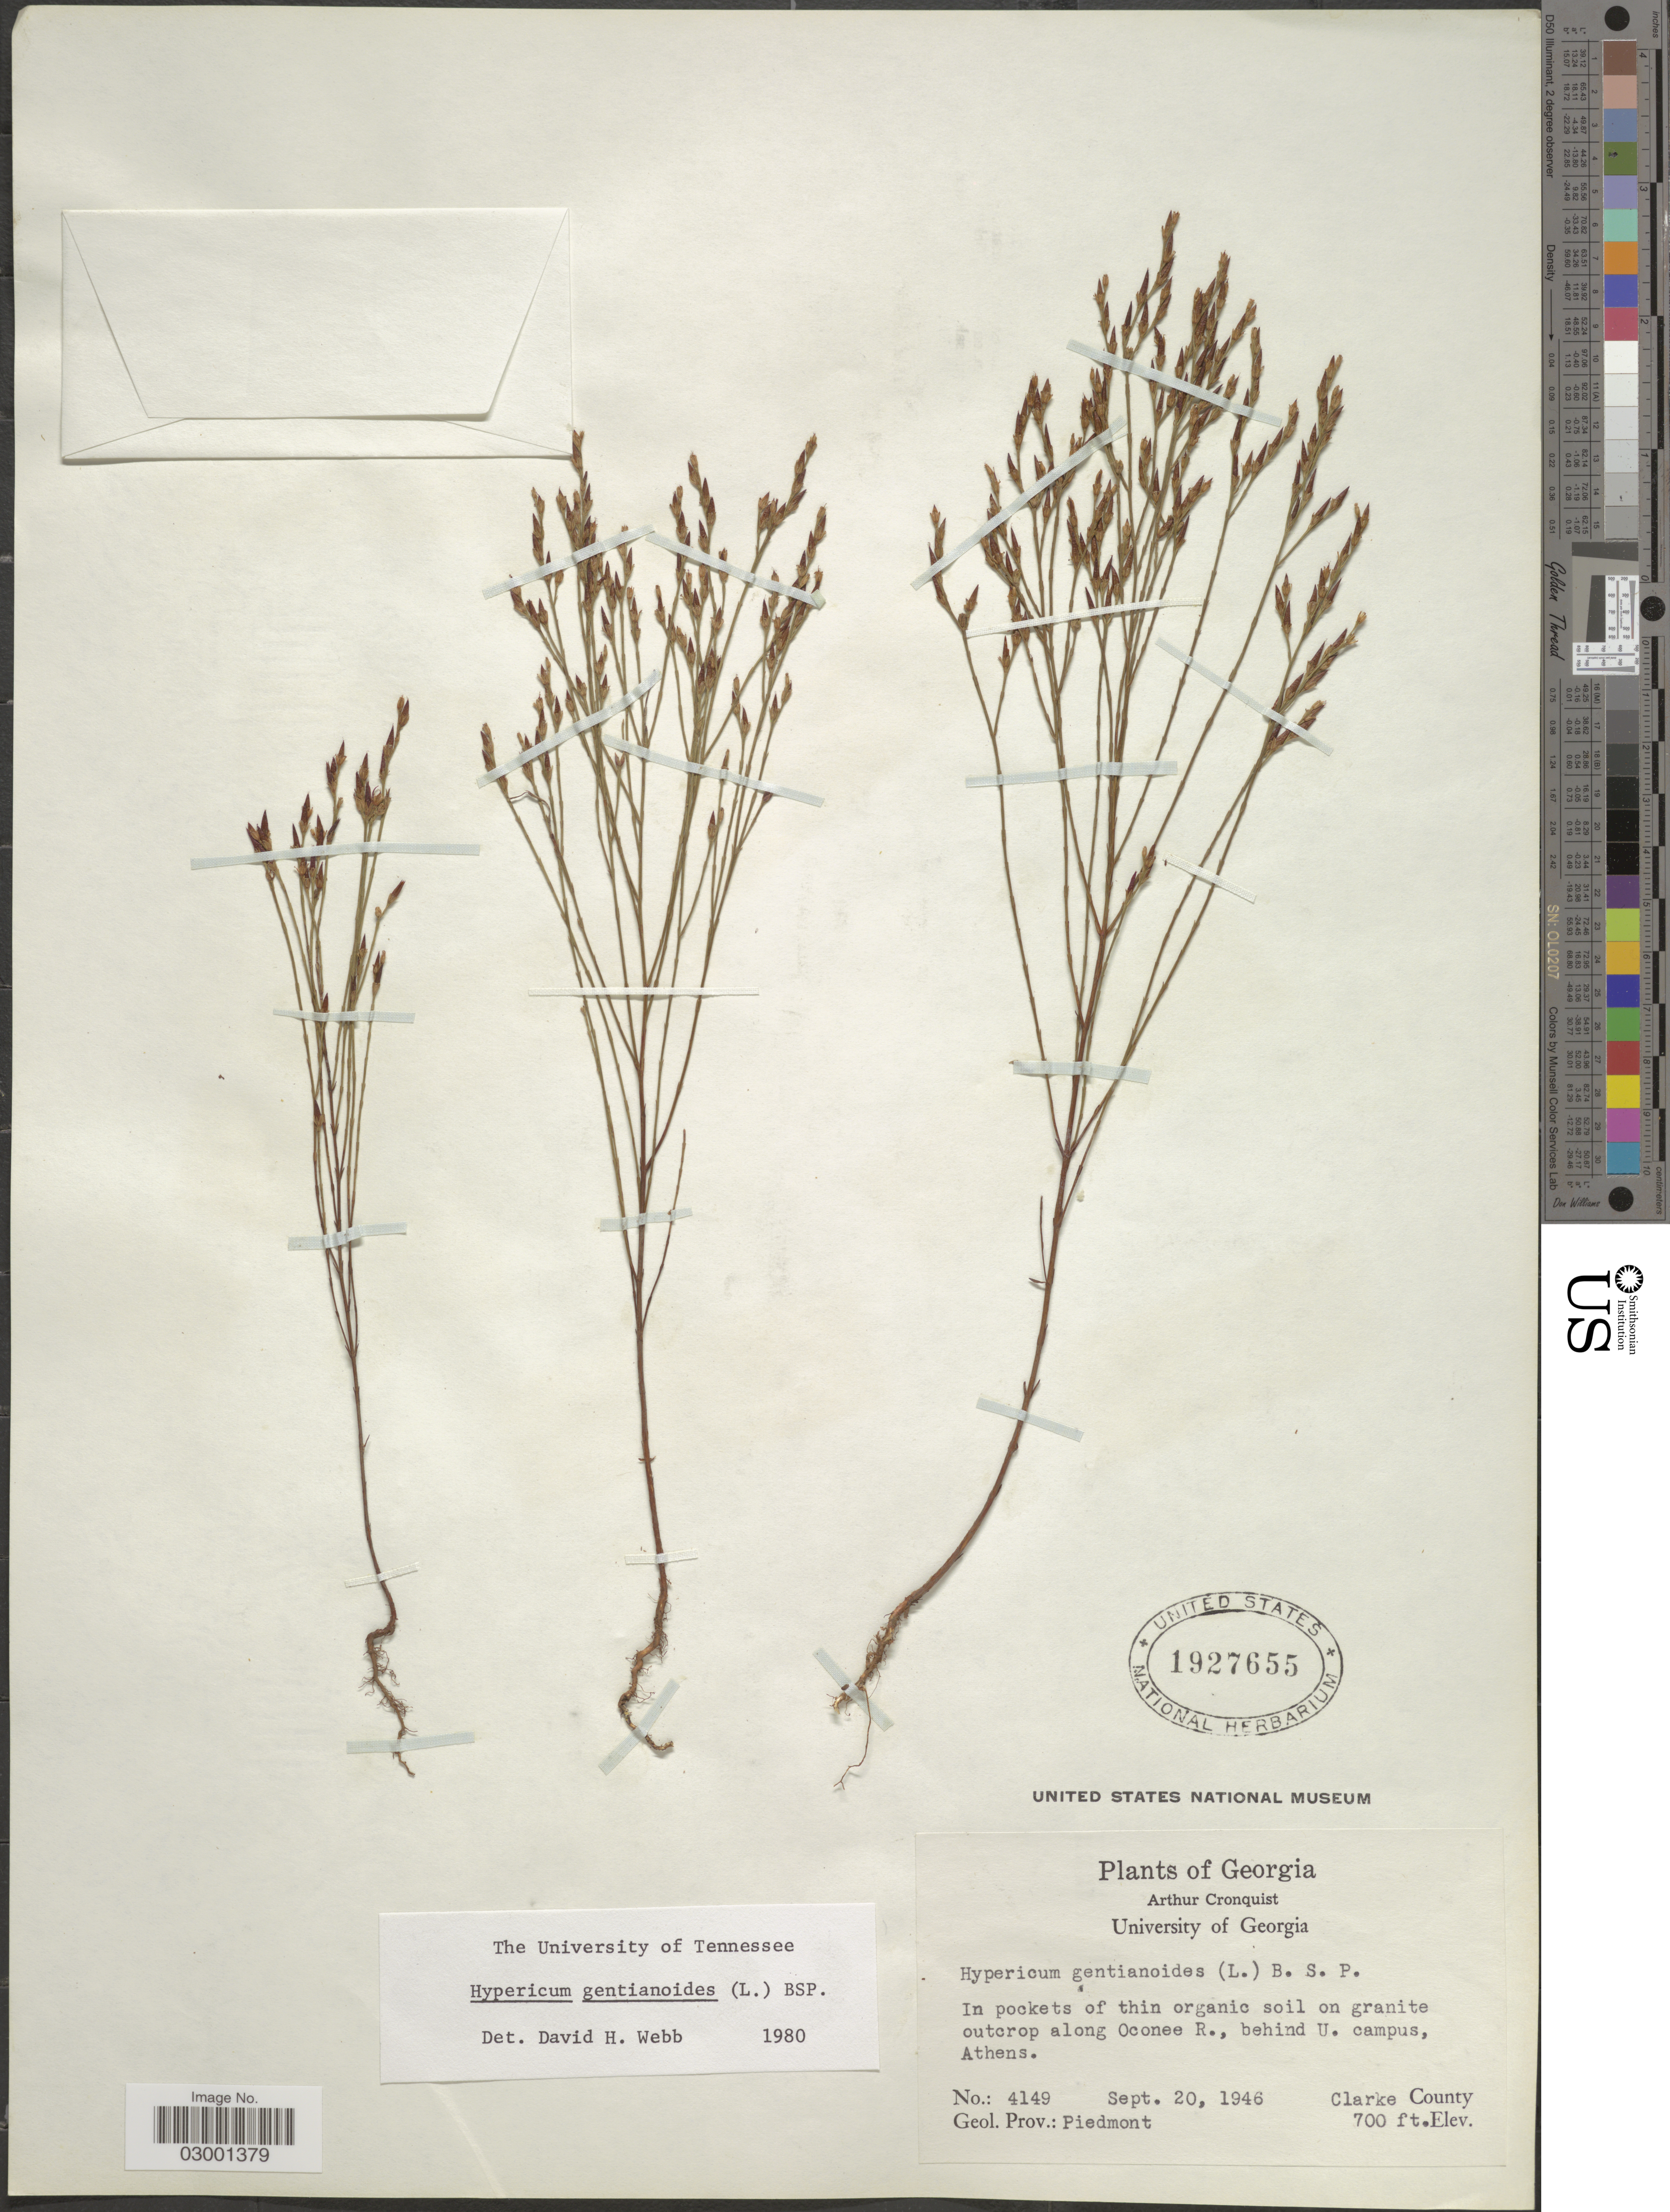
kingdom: Plantae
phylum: Tracheophyta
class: Magnoliopsida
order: Malpighiales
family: Hypericaceae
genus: Hypericum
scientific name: Hypericum gentianoides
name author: (L.) Britton, Stearns & Poggenb.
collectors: A. J. Cronquist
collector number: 4149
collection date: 1946-09-20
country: United States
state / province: Georgia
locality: Along Oconee R., behind U. campus Athens, Clarke County. Geol.Prov.: Piedmont.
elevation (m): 213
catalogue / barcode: US 1927655